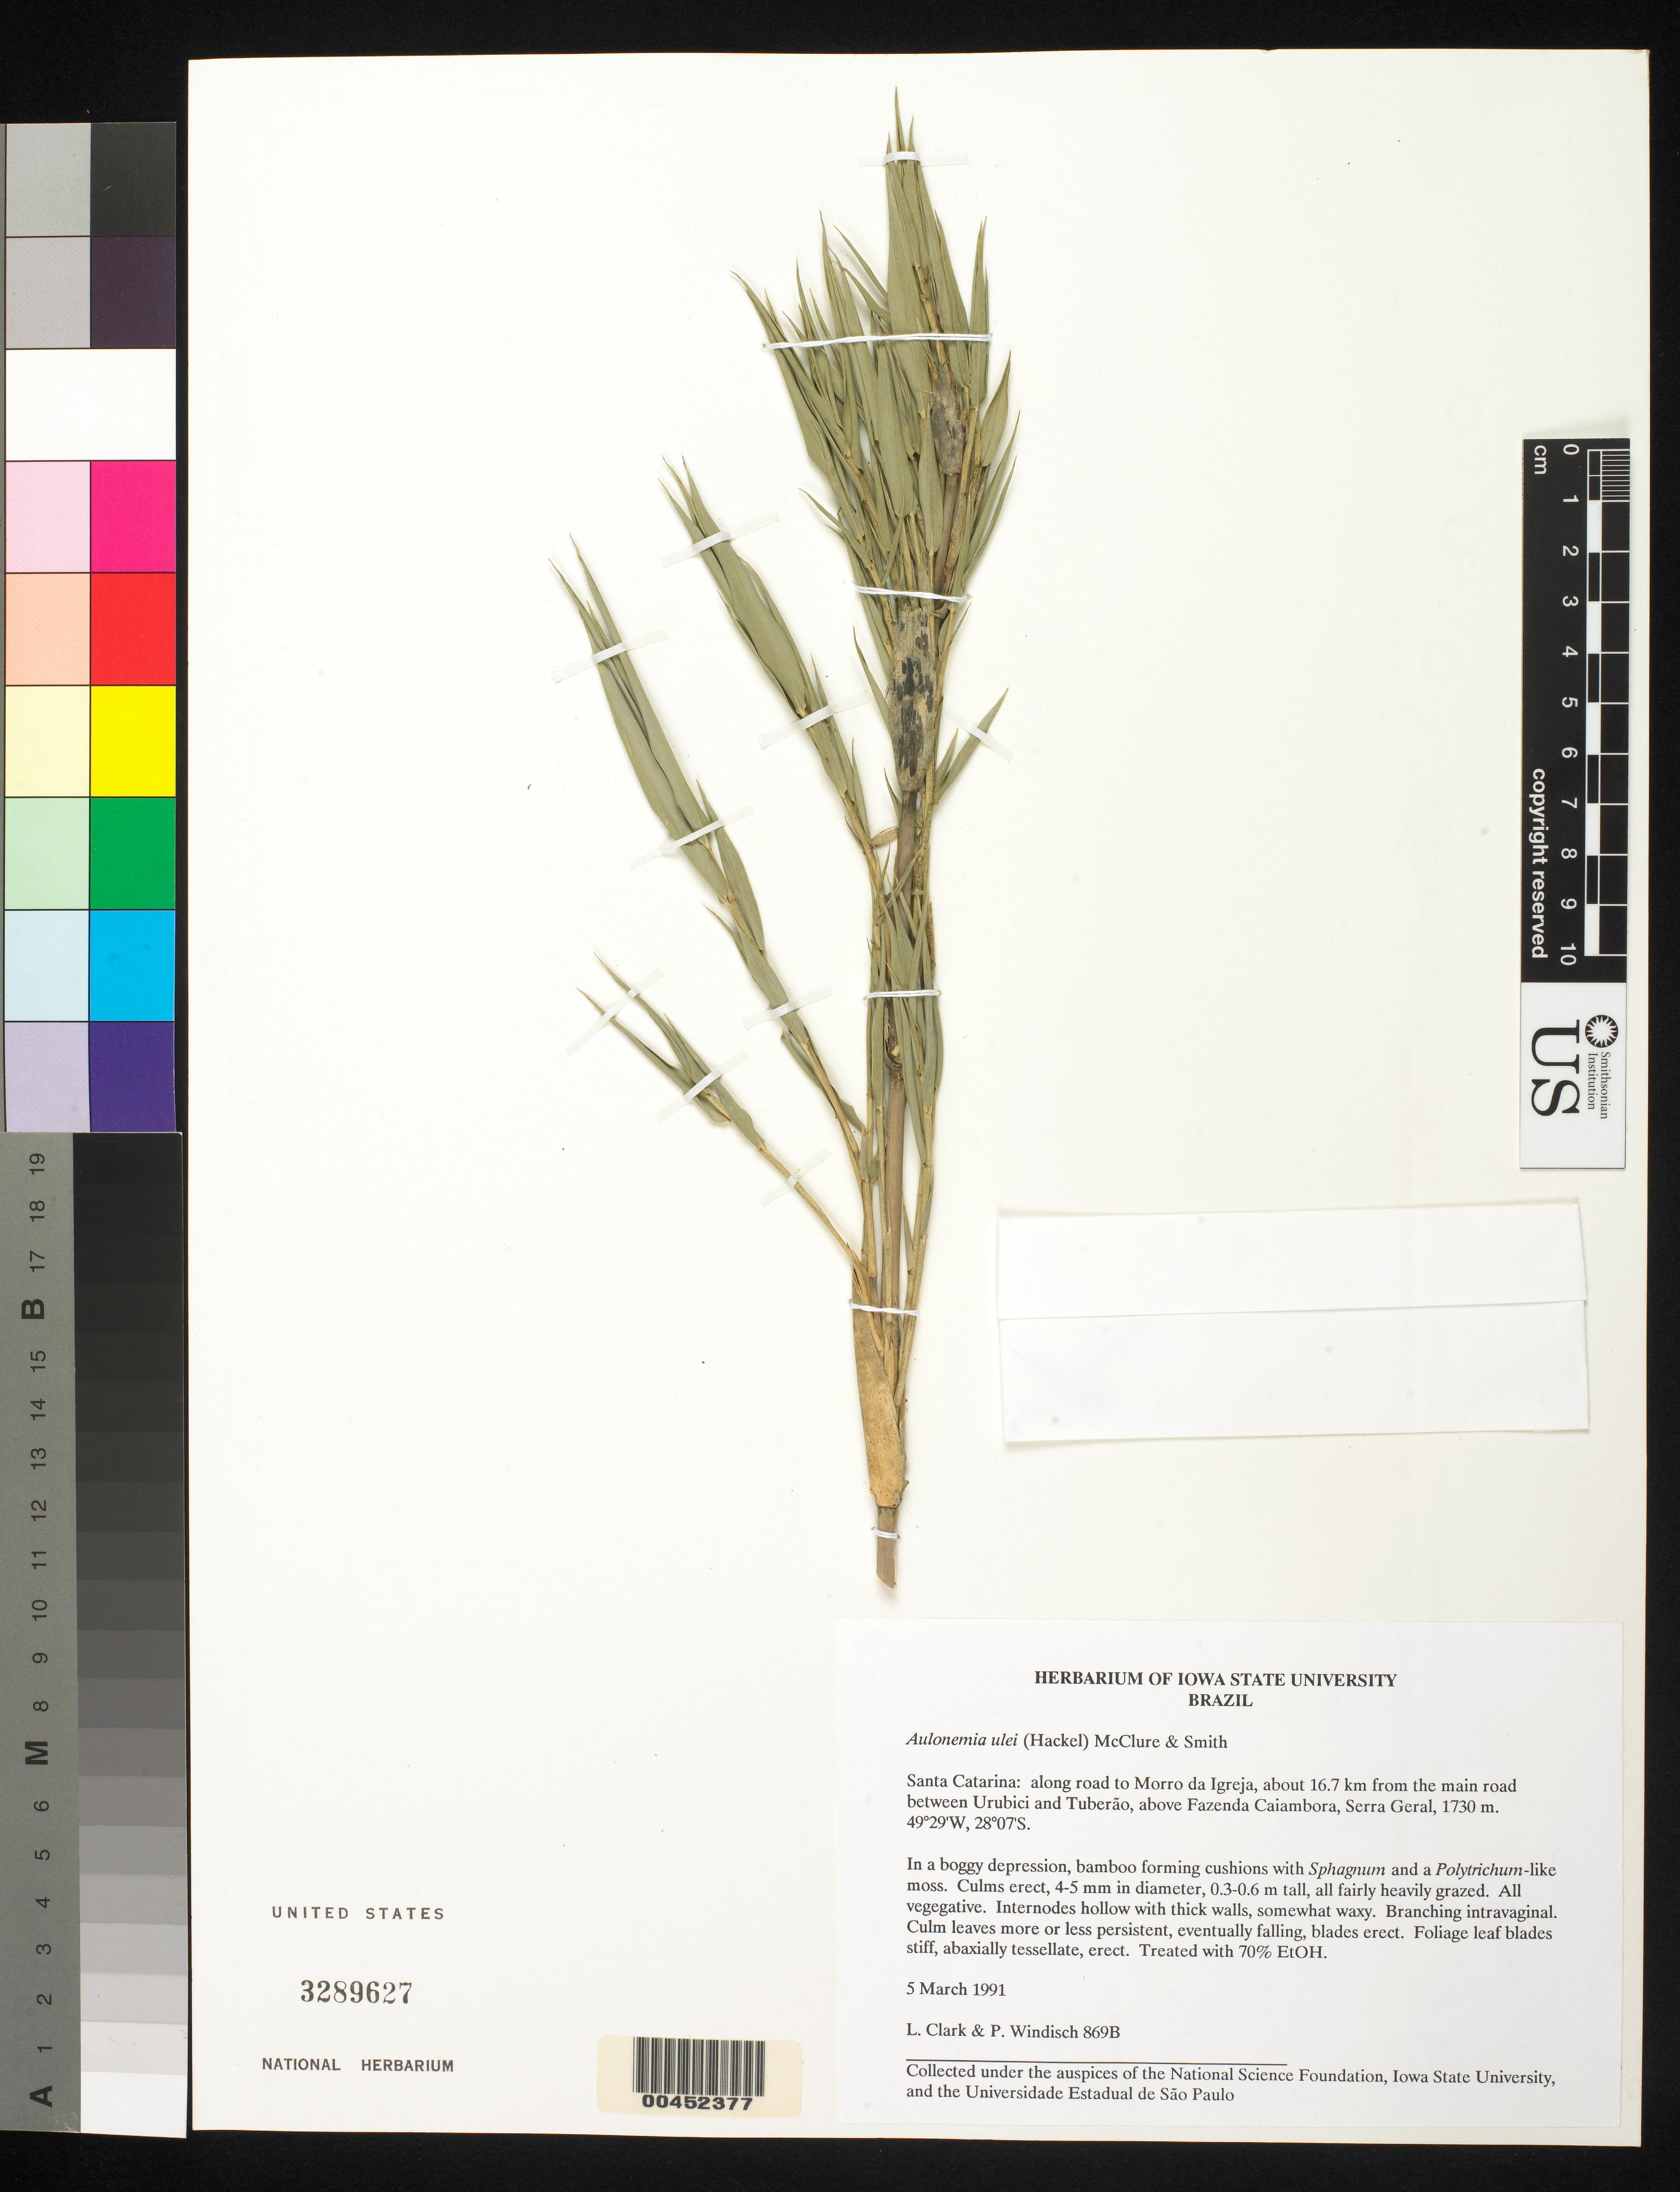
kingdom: Plantae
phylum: Tracheophyta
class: Liliopsida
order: Poales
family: Poaceae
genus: Cambajuva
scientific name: Cambajuva ulei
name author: (Hack.) P.L. Viana & et al.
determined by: Judziewicz, E. J.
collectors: L. G. Clark & P. G. Windisch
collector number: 869b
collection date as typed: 05 Mar 1991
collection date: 1991-03-05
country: Brazil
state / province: Santa Catarina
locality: Along road to morro da igreja, 16.7 km from the main road between urubici and tuberao, above fazenda caiambora, serra geral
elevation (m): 1730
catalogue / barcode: US 3289627